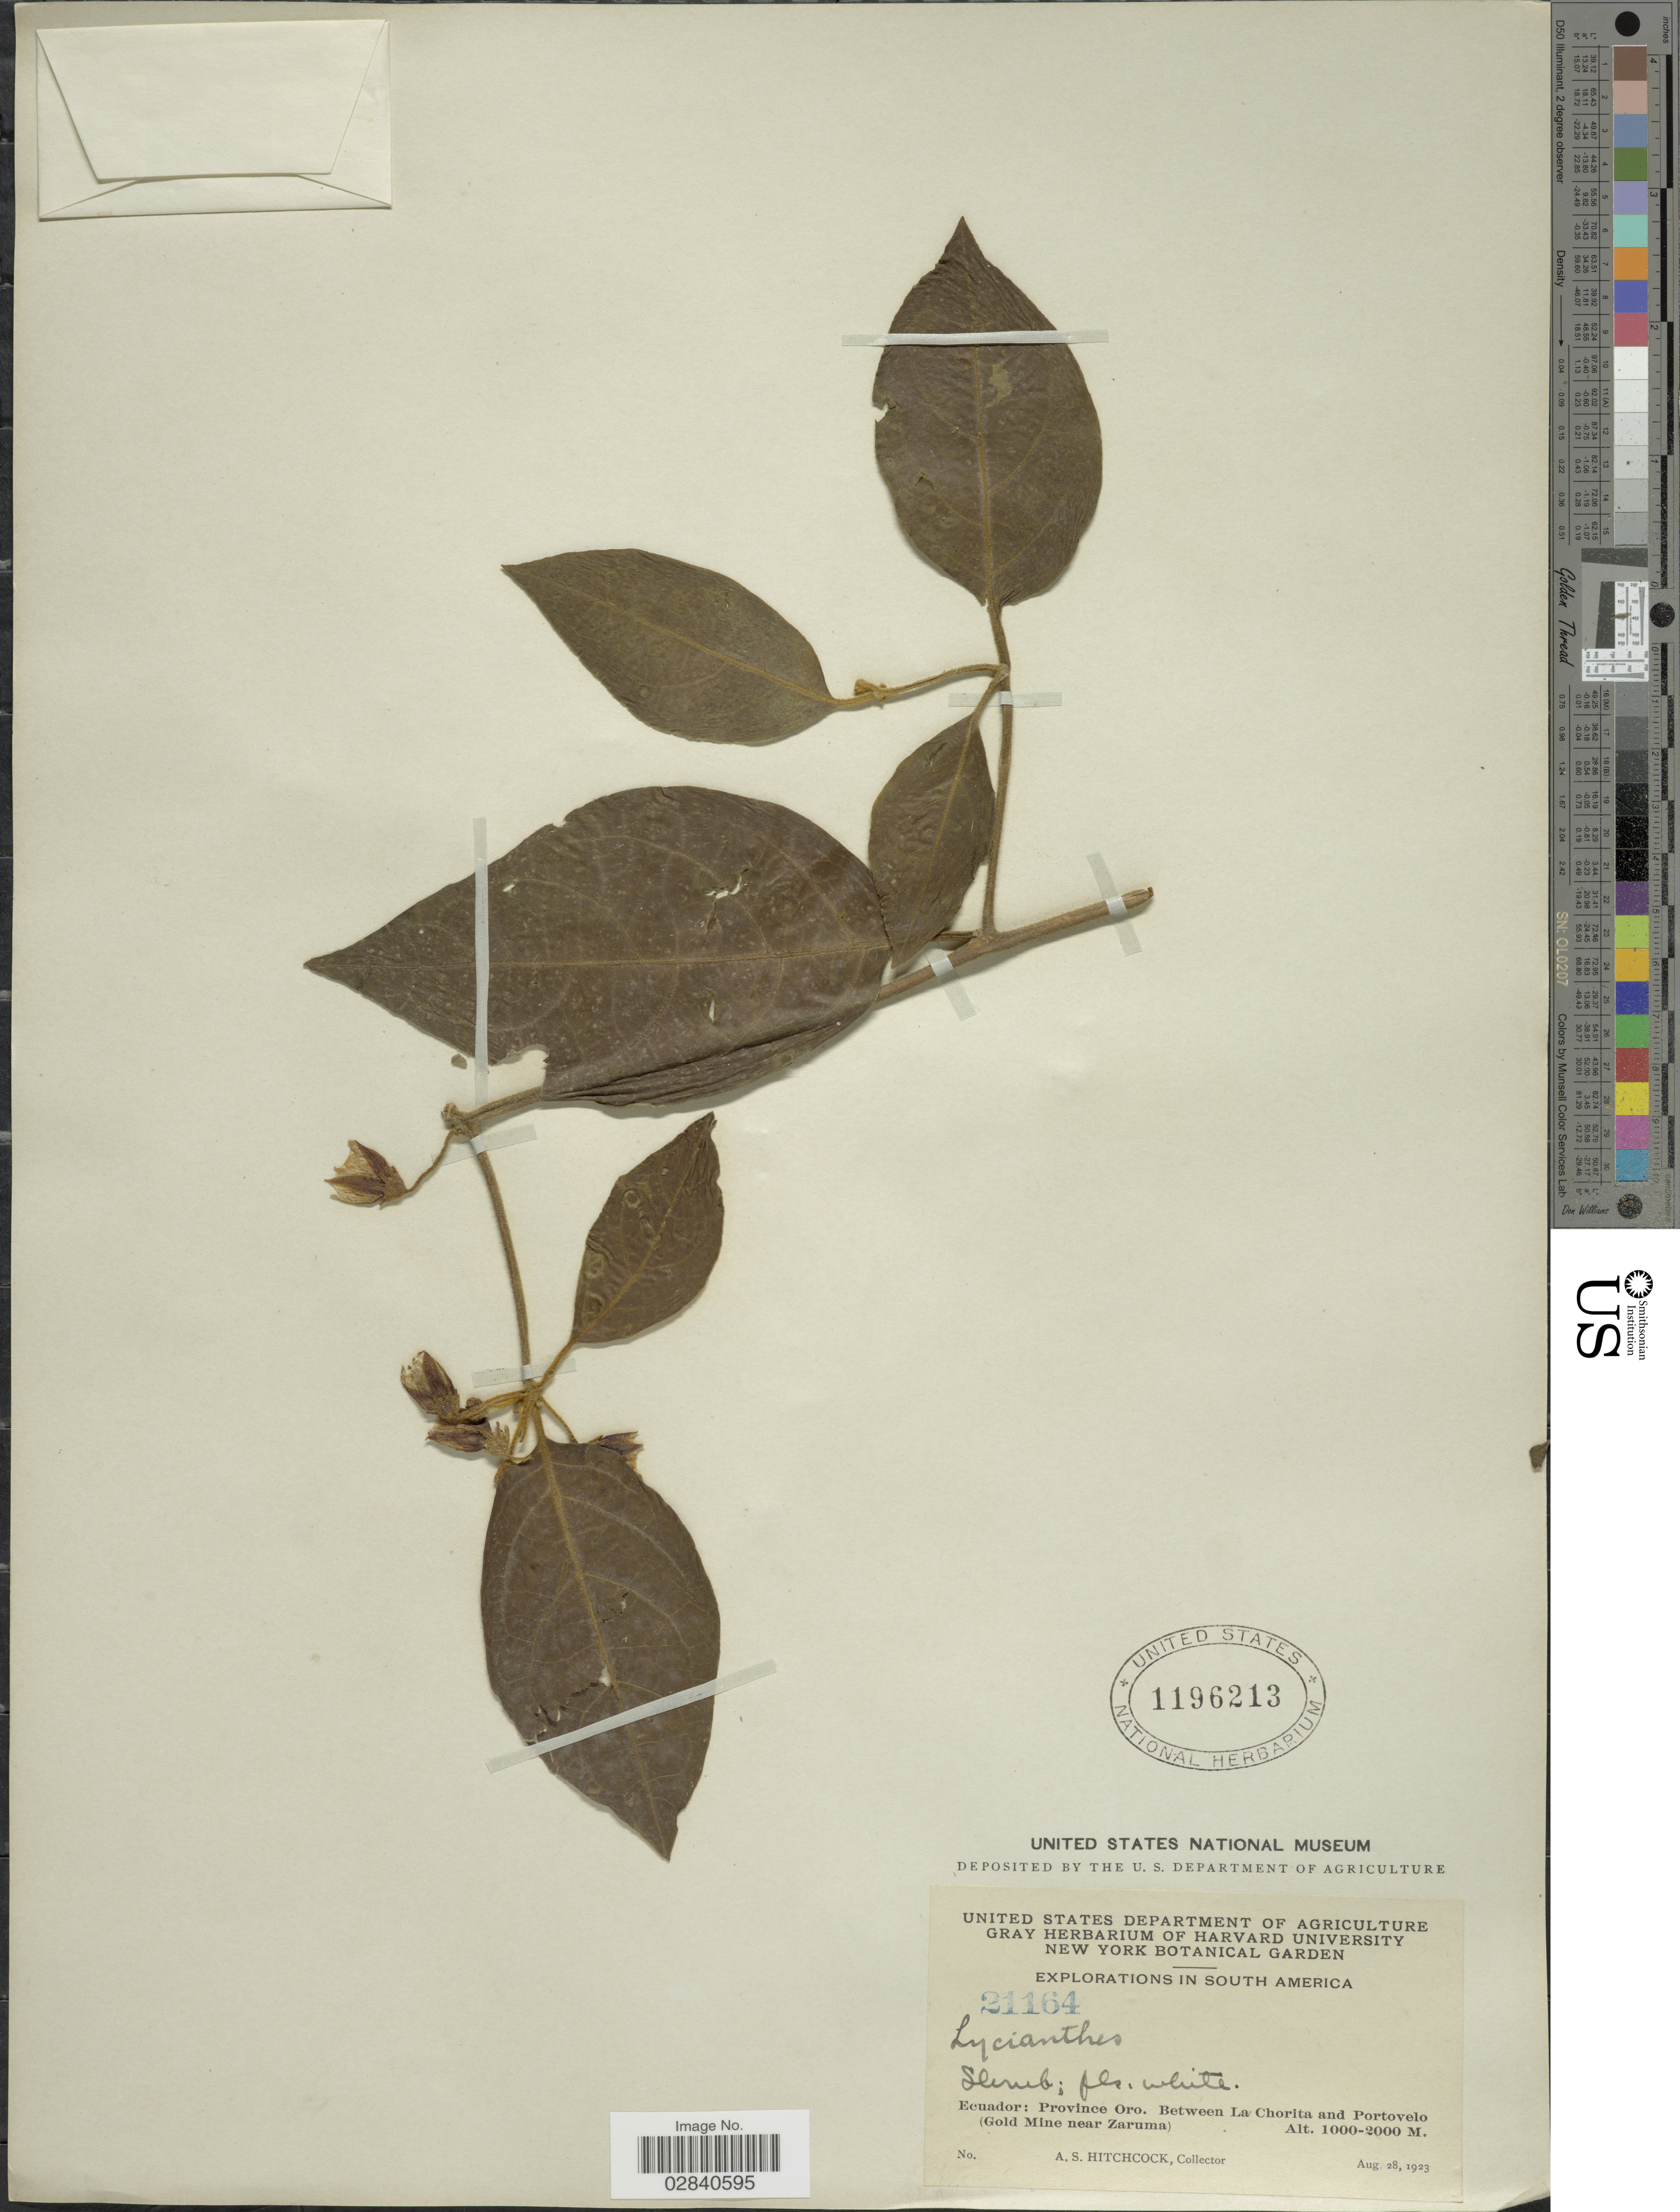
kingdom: Plantae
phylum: Tracheophyta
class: Magnoliopsida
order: Solanales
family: Solanaceae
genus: Lycianthes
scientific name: Lycianthes sp.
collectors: A. S. Hitchcock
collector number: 21164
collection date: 1923-08-28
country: Ecuador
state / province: El Oro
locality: Province Oro, Between La Chorita and Portovelo (Gold Mine near Zaruma).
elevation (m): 1000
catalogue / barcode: US 1196213